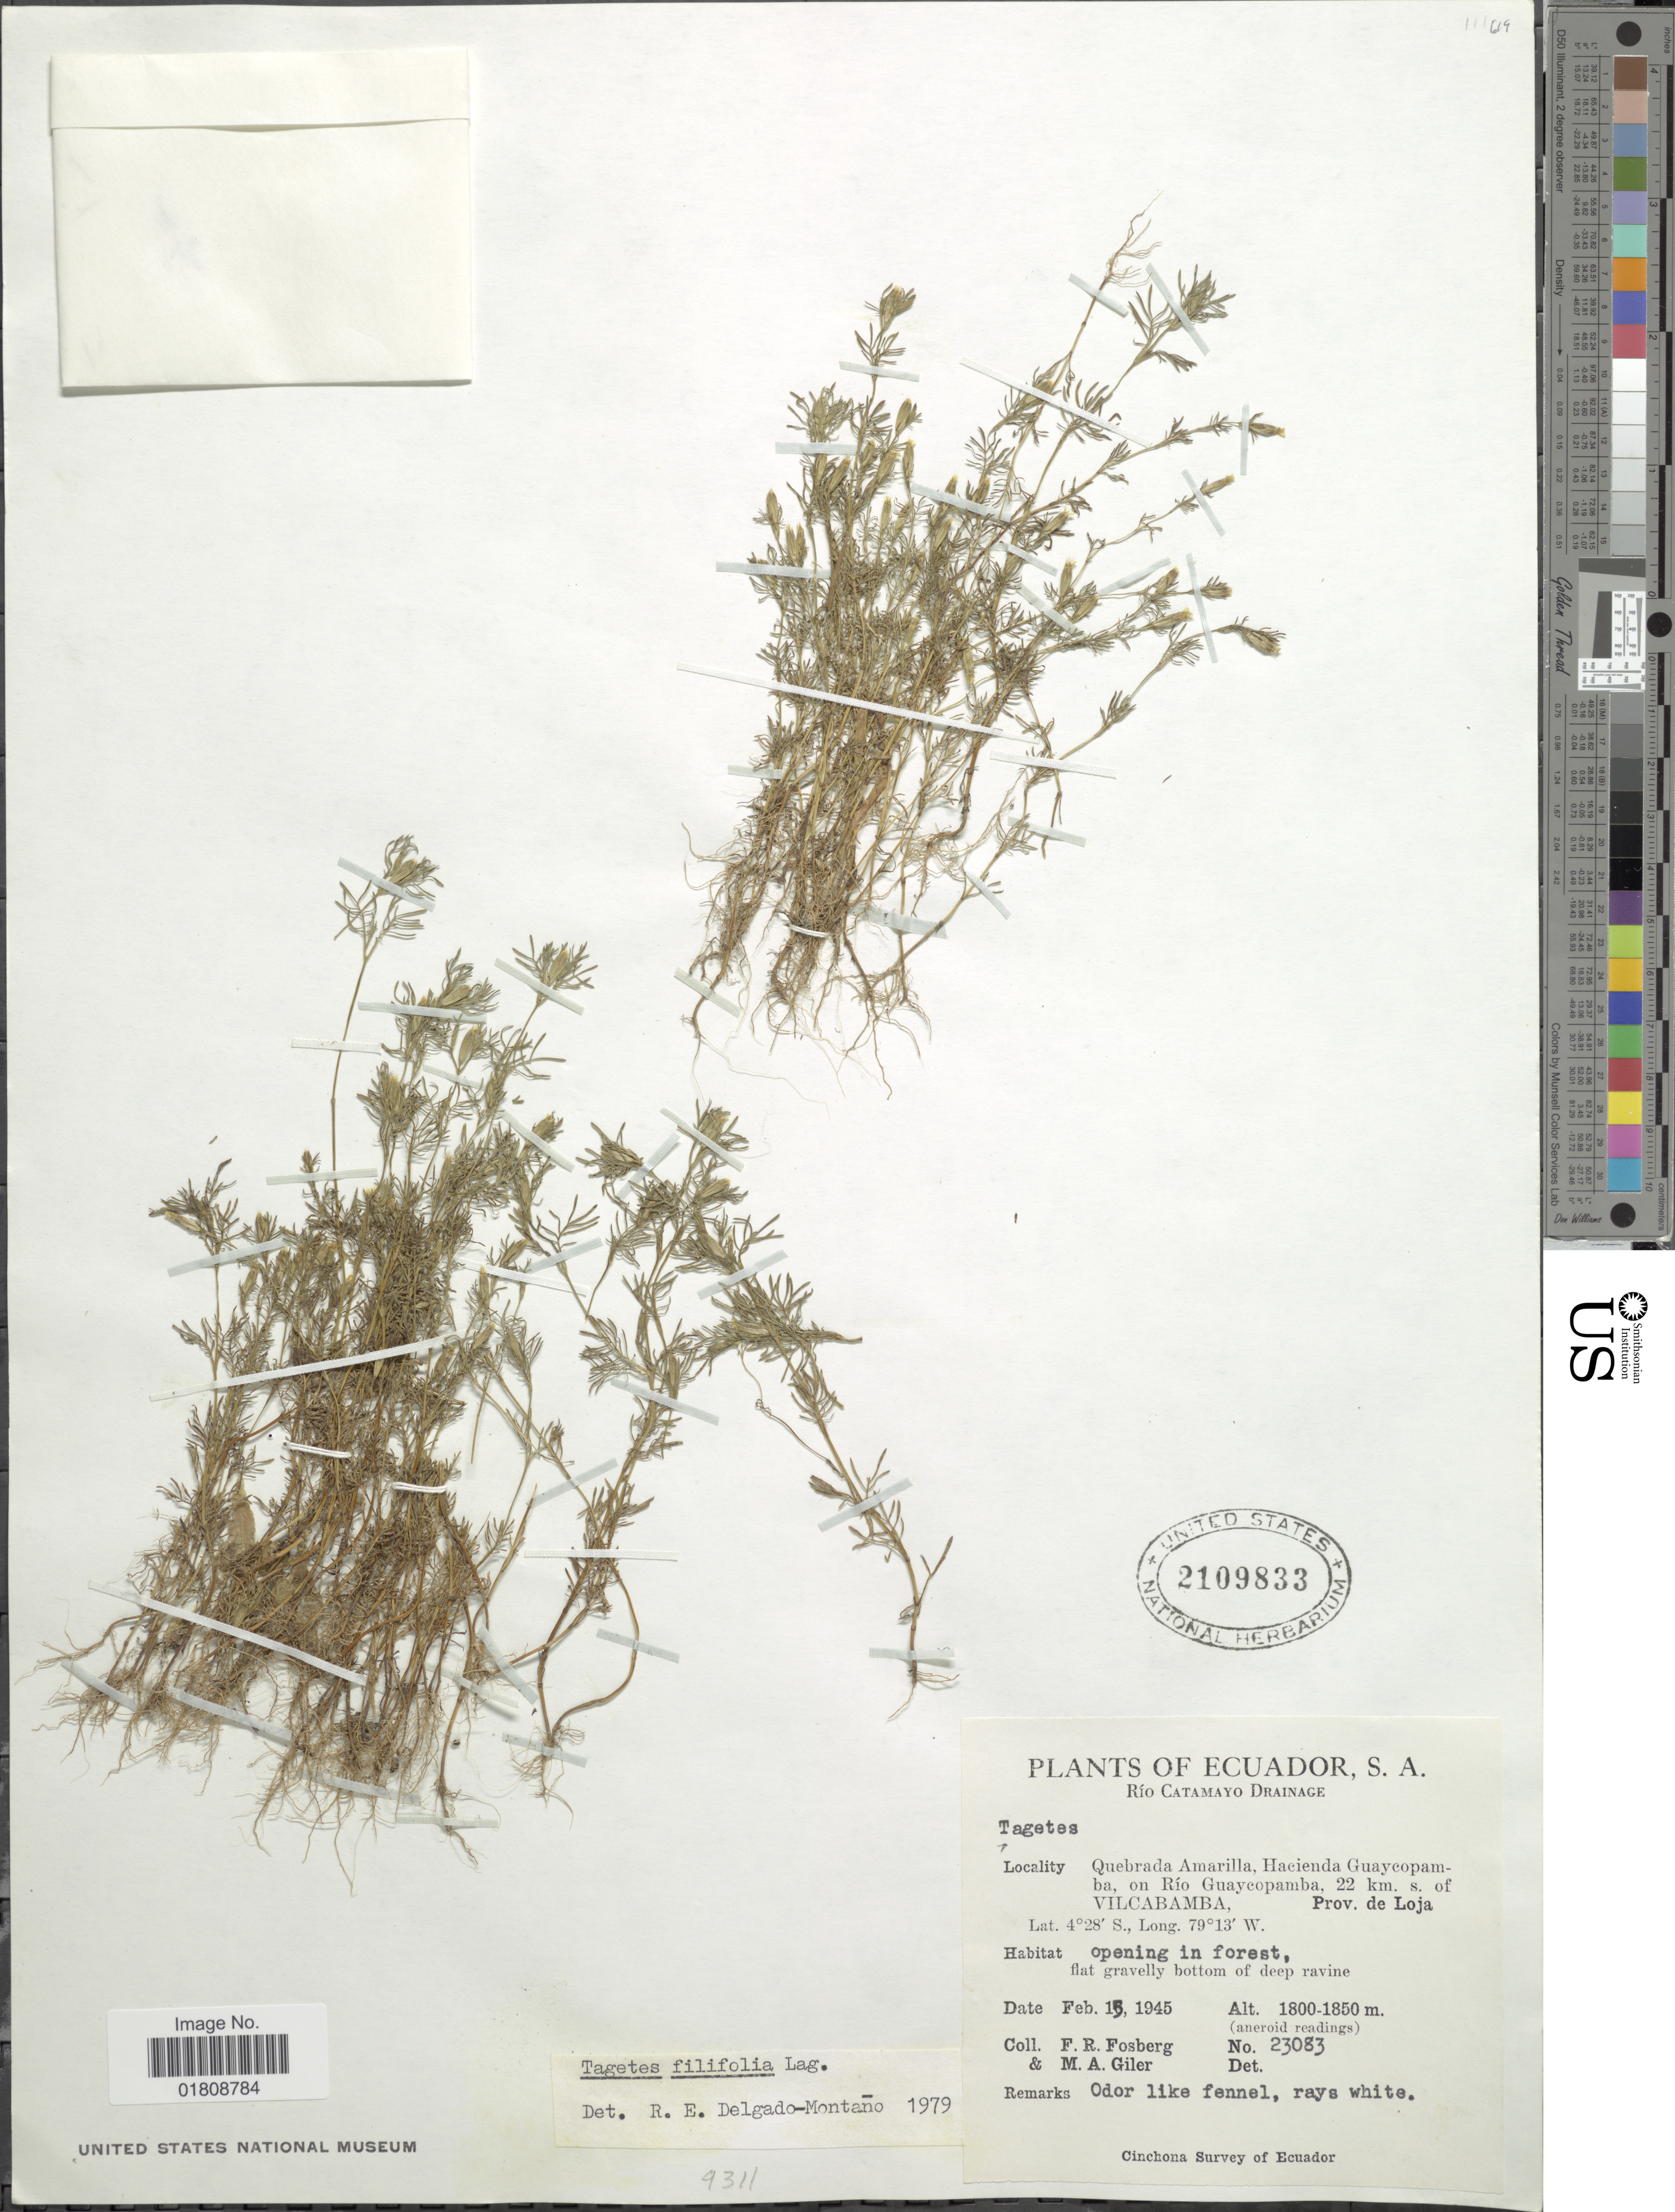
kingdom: Plantae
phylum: Tracheophyta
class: Magnoliopsida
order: Asterales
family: Asteraceae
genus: Tagetes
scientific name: Tagetes filifolia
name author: Lag.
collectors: F. R. Fosberg & M. Giler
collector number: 23083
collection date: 1945-02-15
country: Ecuador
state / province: Loja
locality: Rio Catamayo Drainage, Quebrada Amarilla, Hacienda Guaycopamba, on Rio Guaycopamba, 22 km S of Vilcabamba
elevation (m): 1800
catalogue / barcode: US 2109833